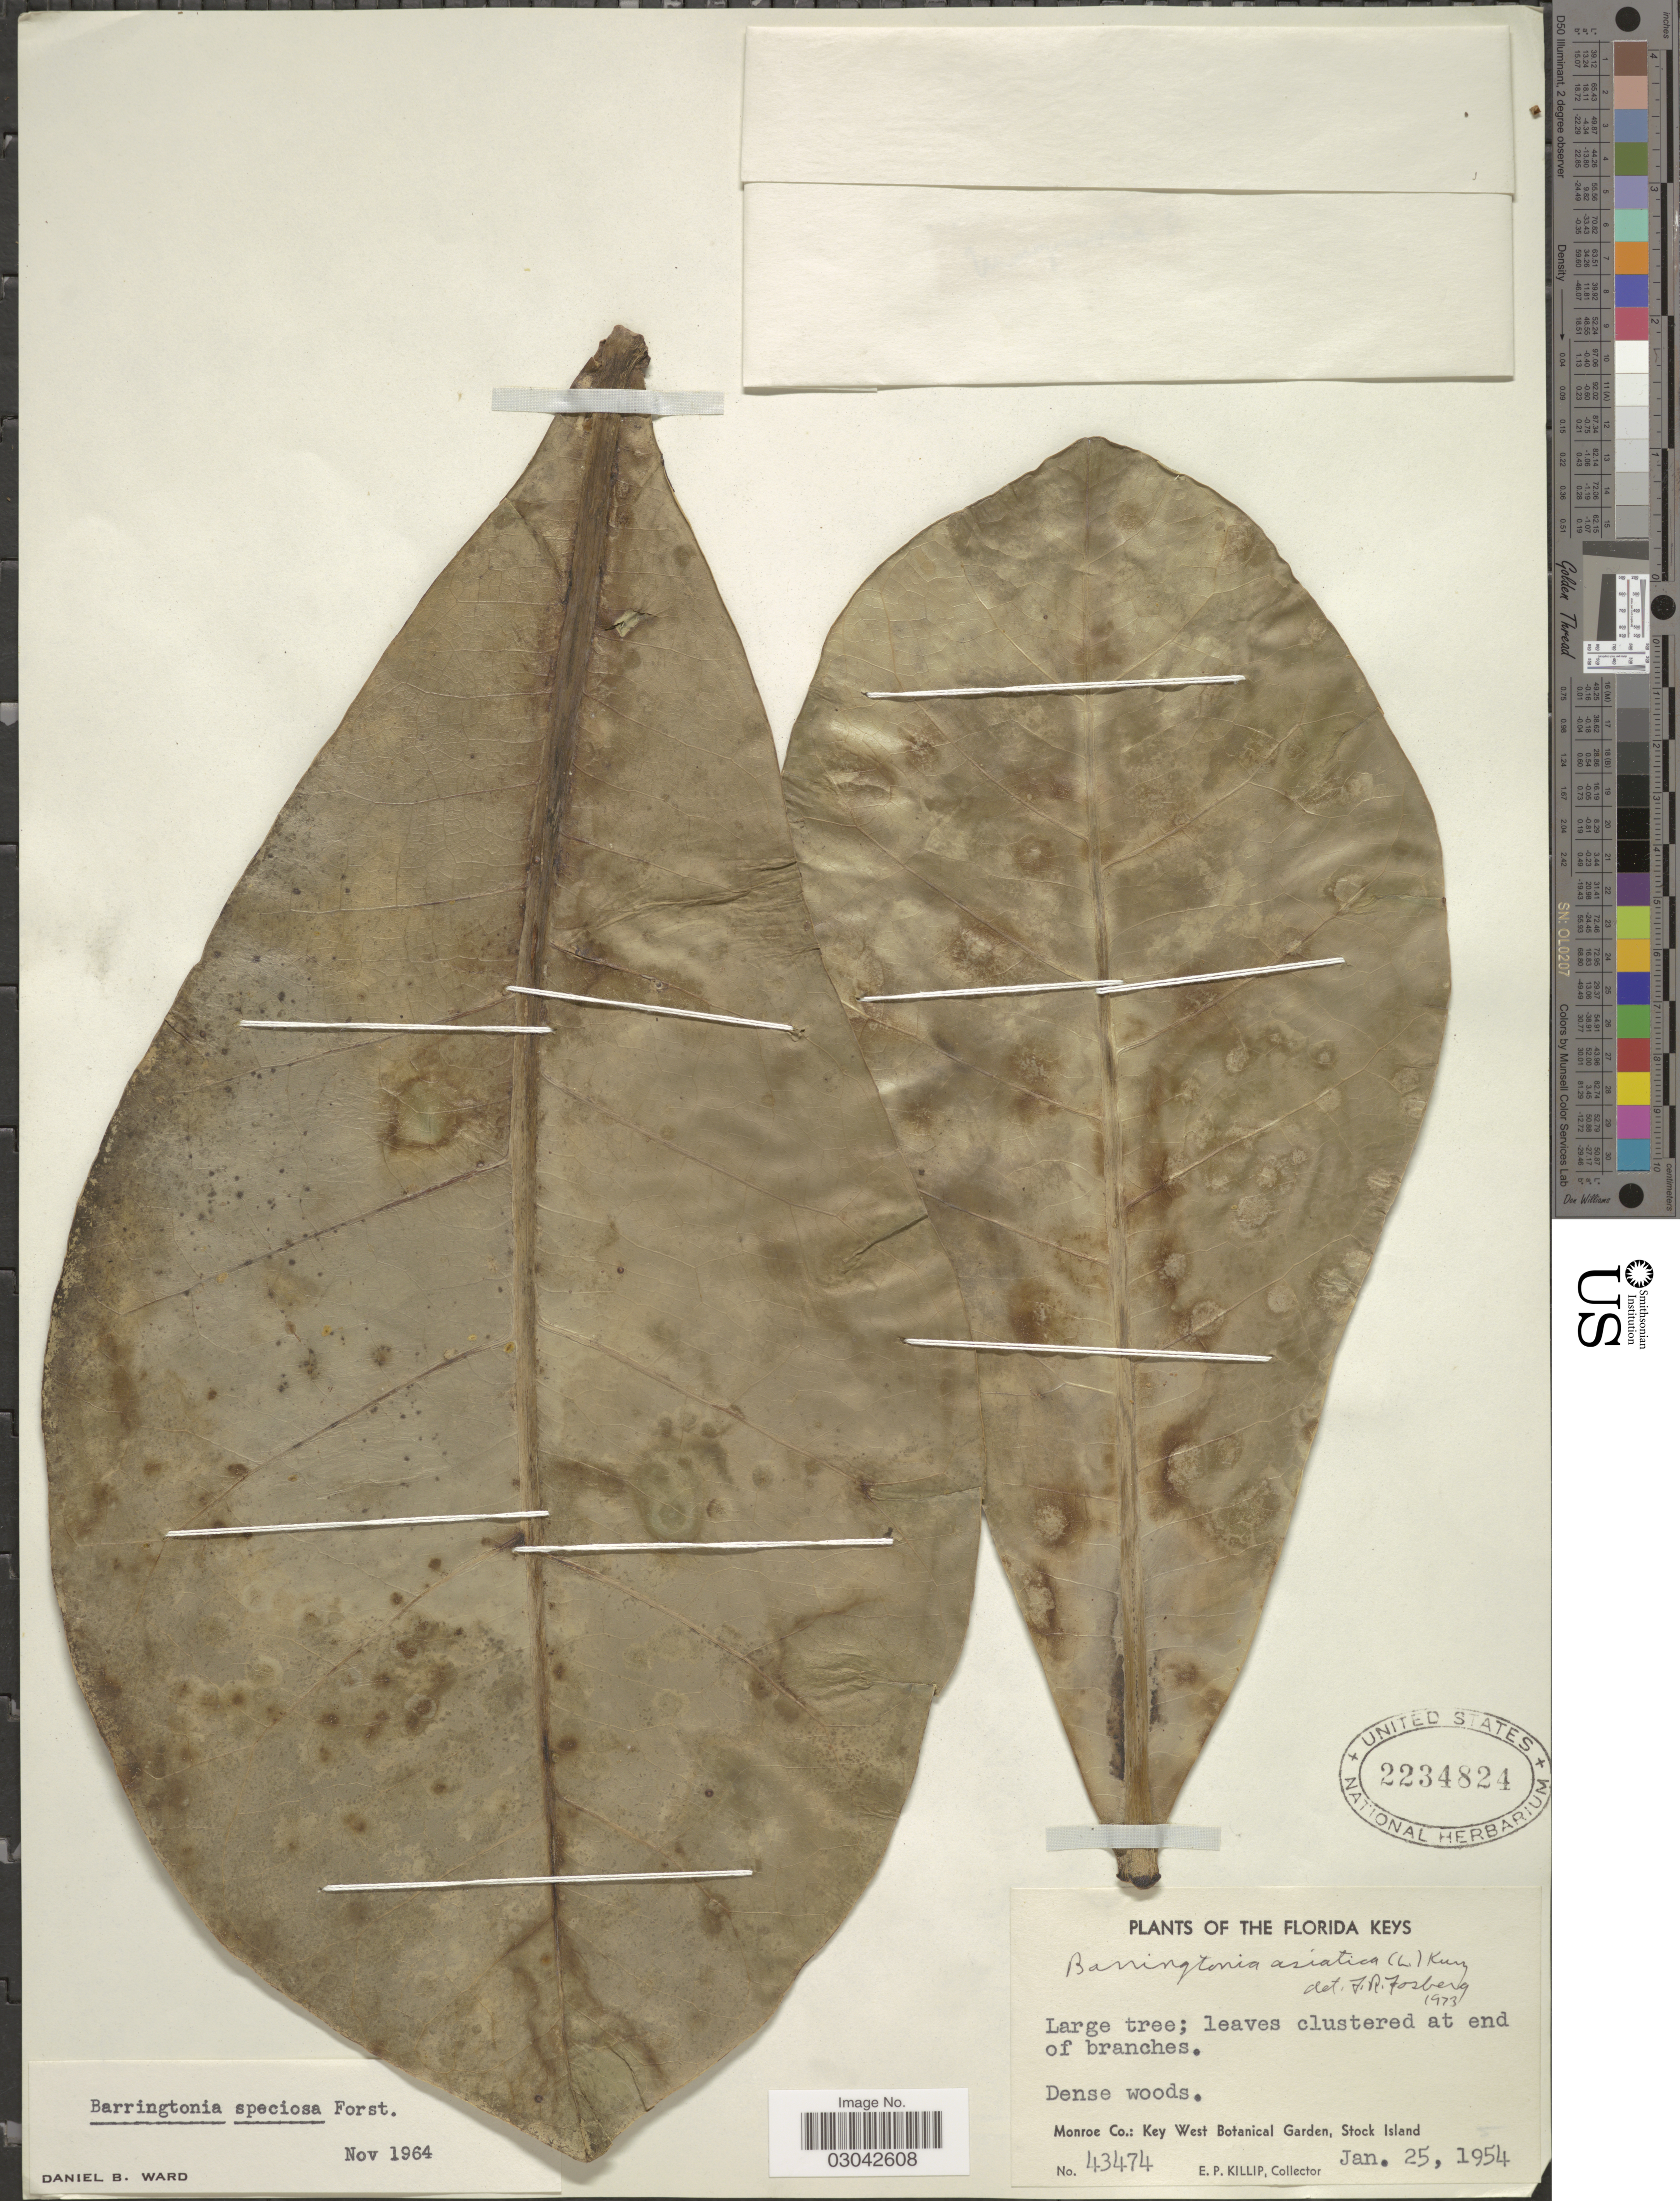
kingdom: Plantae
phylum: Tracheophyta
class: Magnoliopsida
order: Ericales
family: Lecythidaceae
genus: Barringtonia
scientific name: Barringtonia asiatica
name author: (L.) Kurz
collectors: E. P. Killip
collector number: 43474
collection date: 1954-01-25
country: United States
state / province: Florida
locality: Monroe Co.: Key West Botanical Garden, Stock Island.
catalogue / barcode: US 2234824